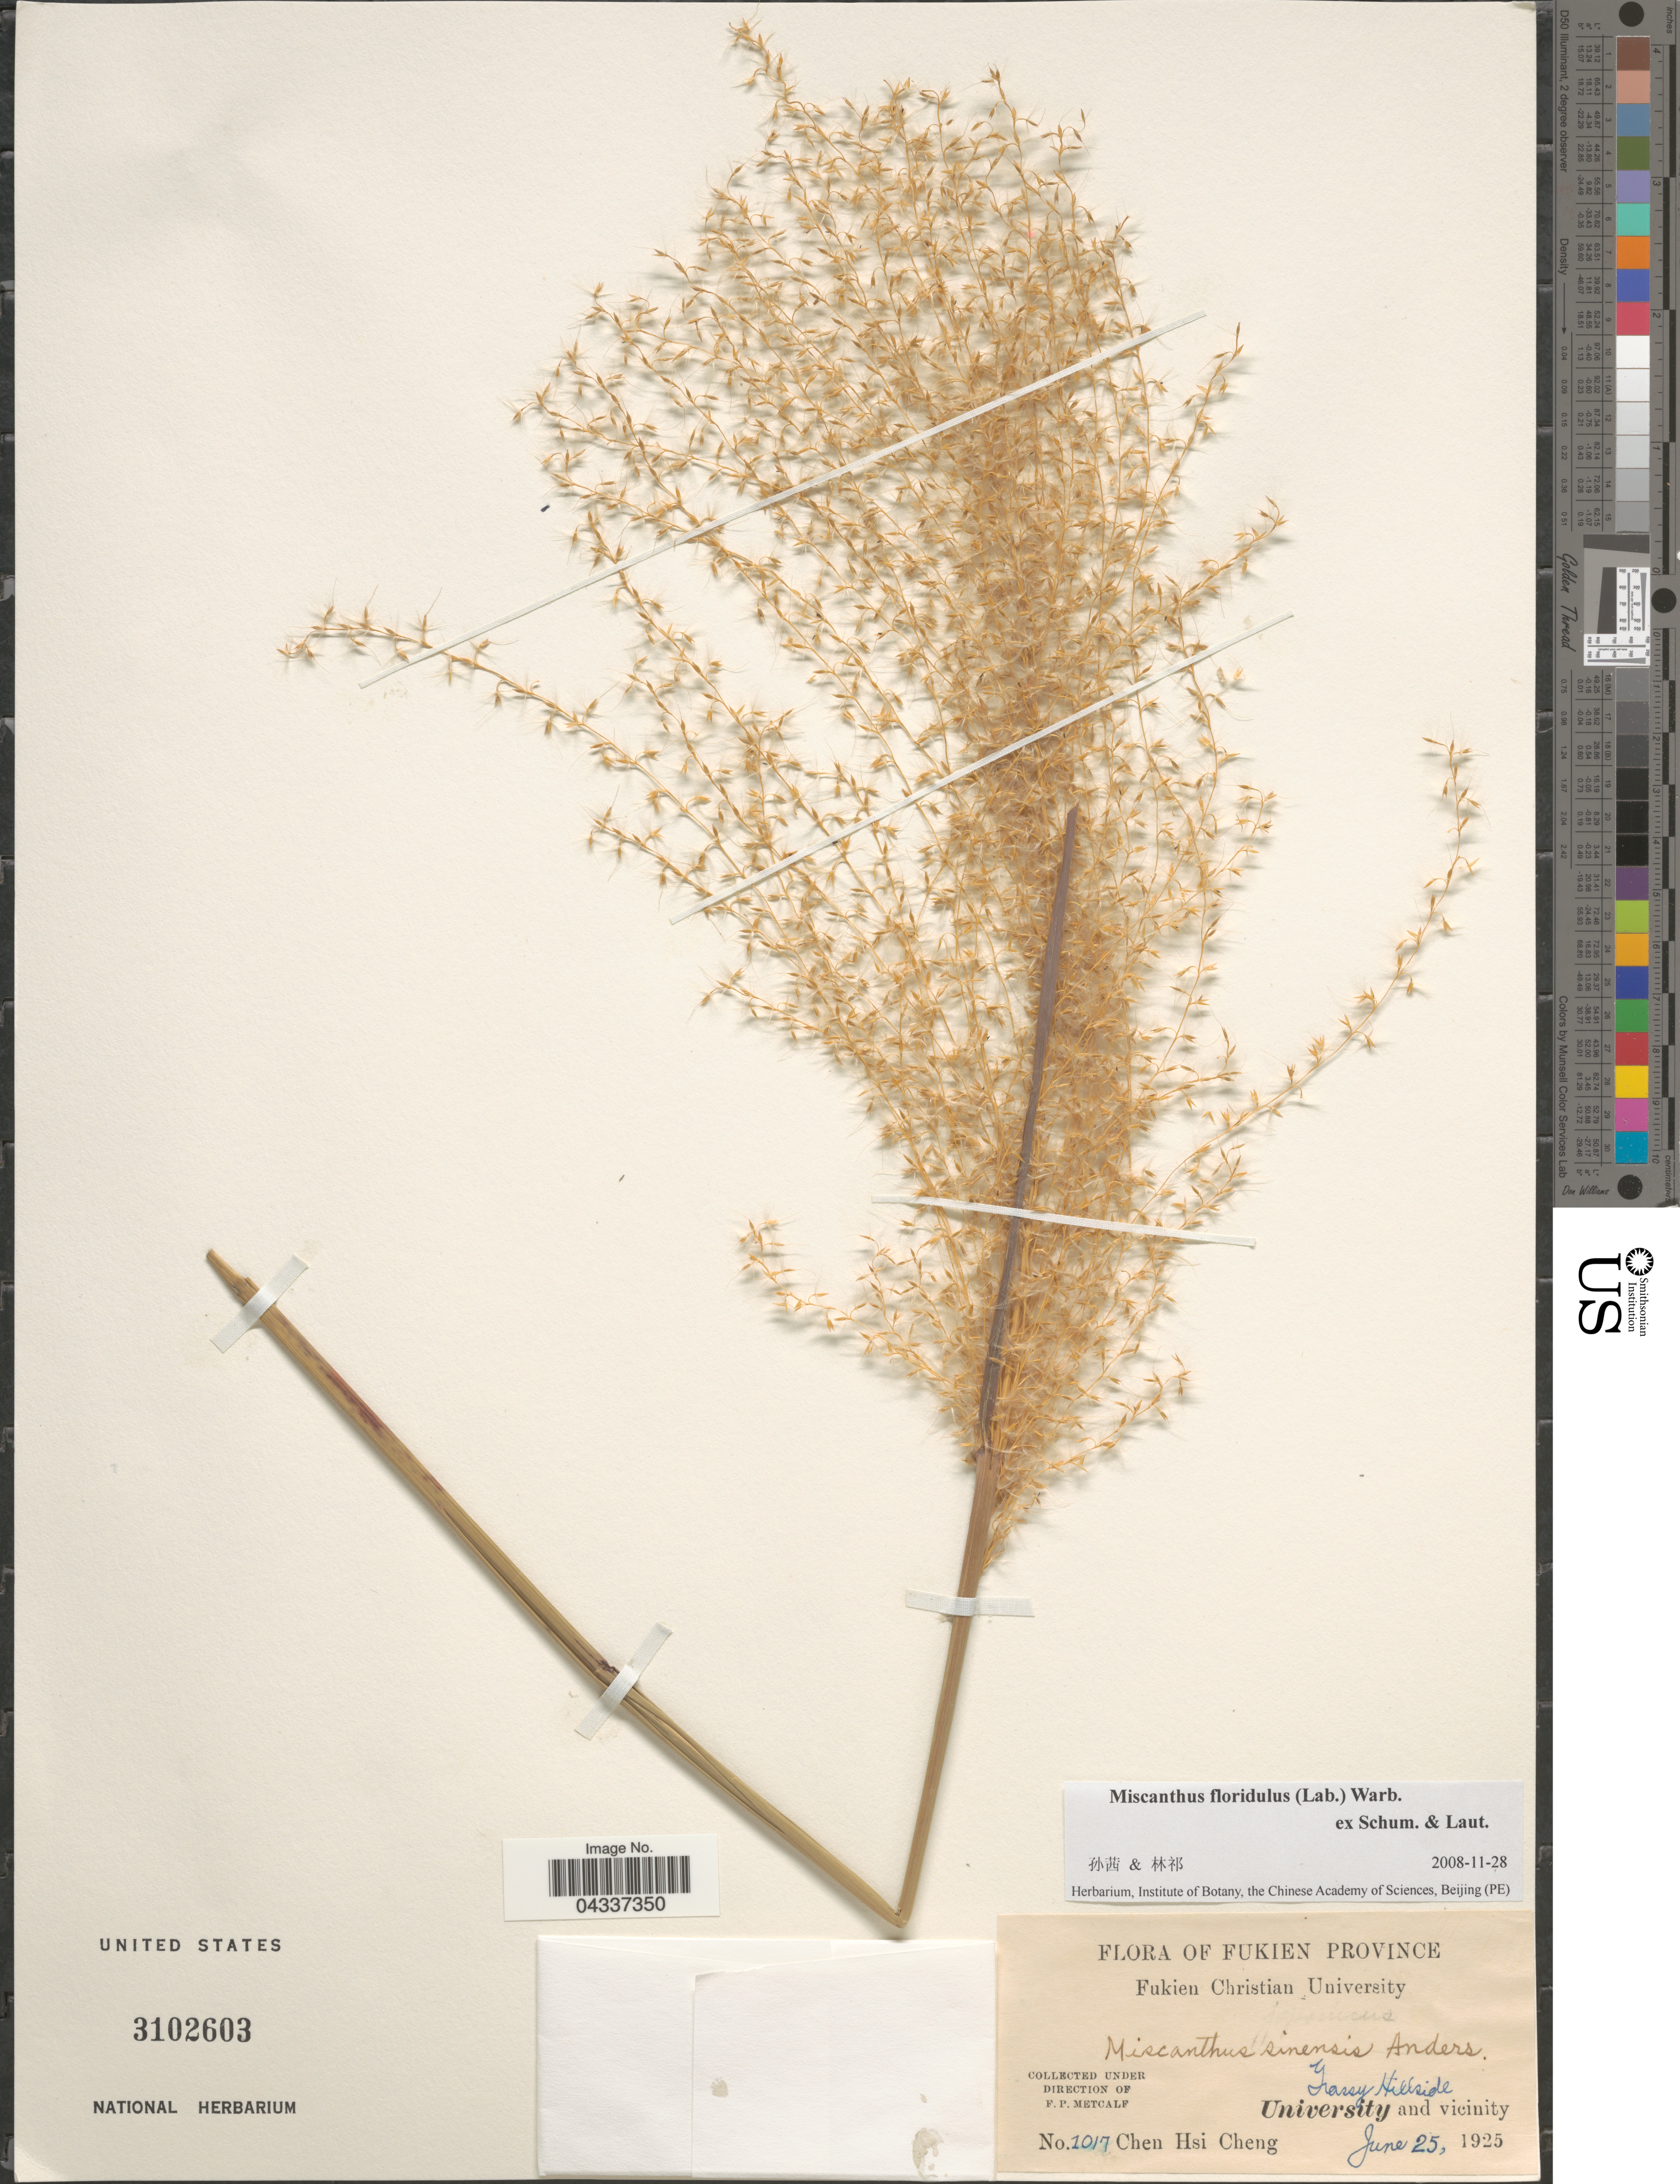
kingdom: Plantae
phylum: Tracheophyta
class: Liliopsida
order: Poales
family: Poaceae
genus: Miscanthus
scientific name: Miscanthus floridulus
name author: (Labill.) Warb.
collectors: Chen Hsi Cheng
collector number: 1017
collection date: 1925-06-25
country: China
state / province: Fujian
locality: Fukien Province. University and vicinity.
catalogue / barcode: US 3102603